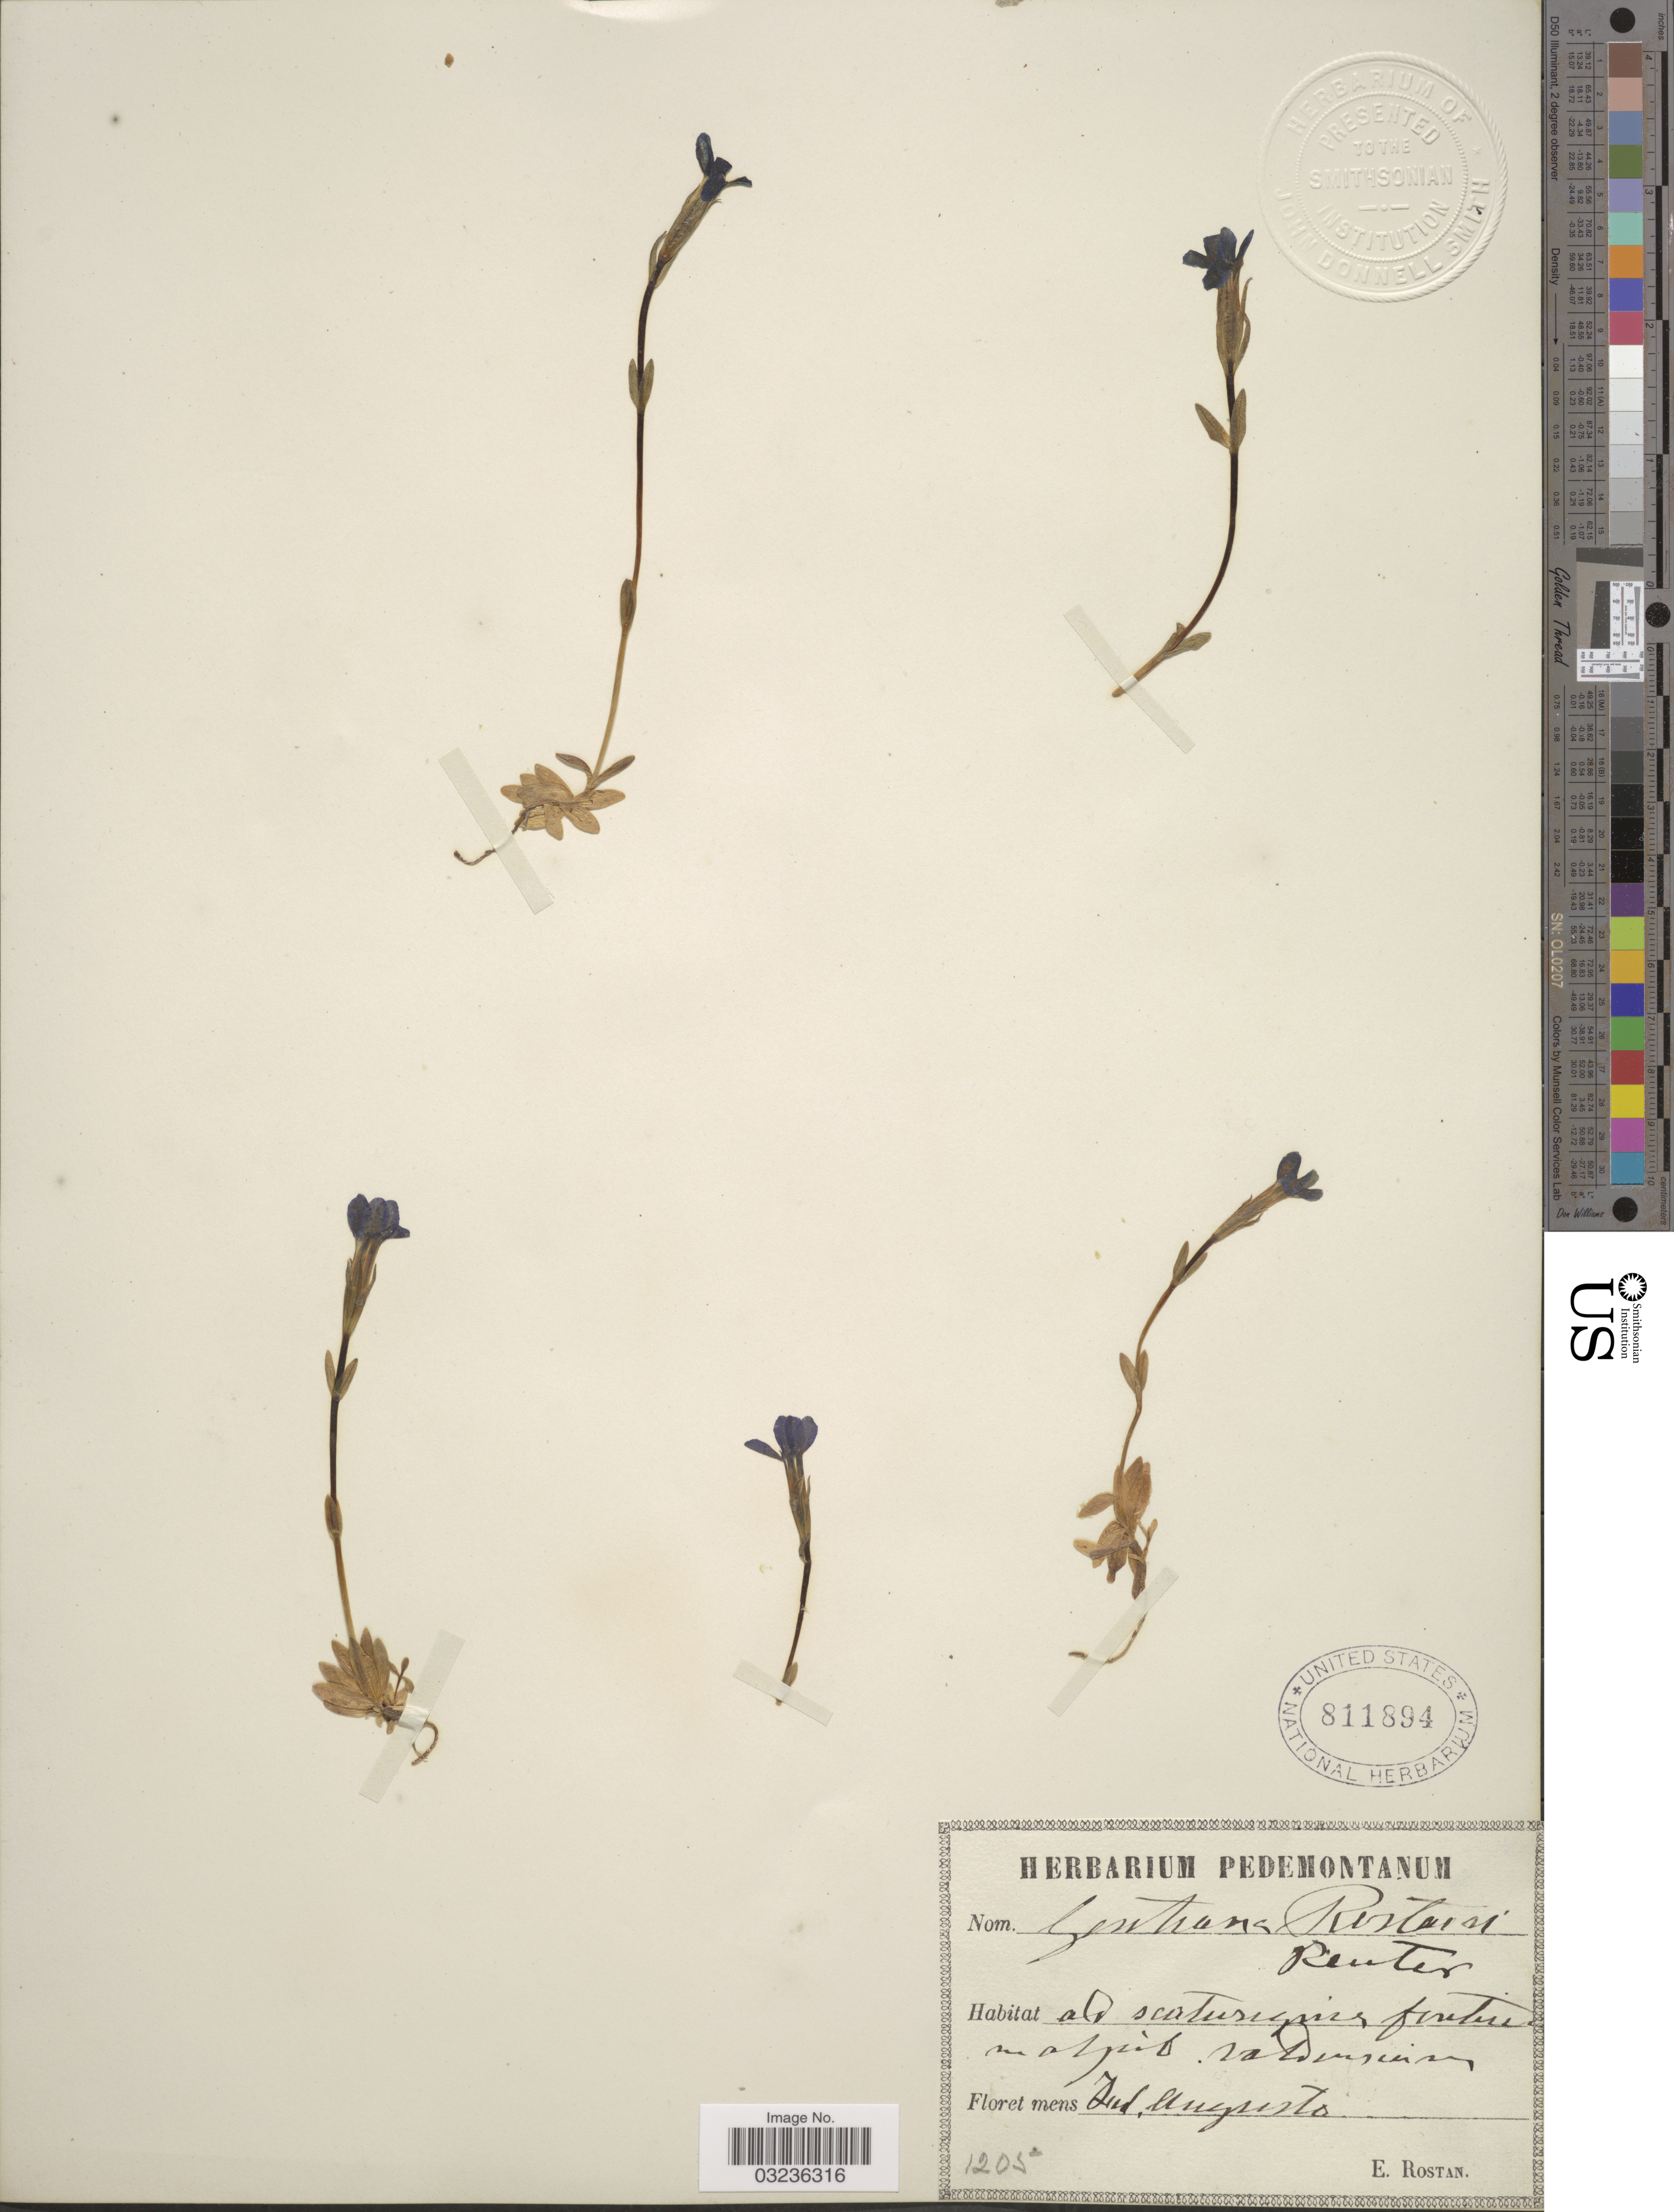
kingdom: Plantae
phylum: Tracheophyta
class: Magnoliopsida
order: Gentianales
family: Gentianaceae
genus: Gentiana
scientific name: Gentiana rostanii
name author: Reut. ex Verl.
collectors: E. Rostan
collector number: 1205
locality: Ad scaturugiers [illegible text] in alpis [illegible text].[interpreted]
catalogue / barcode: US 811894